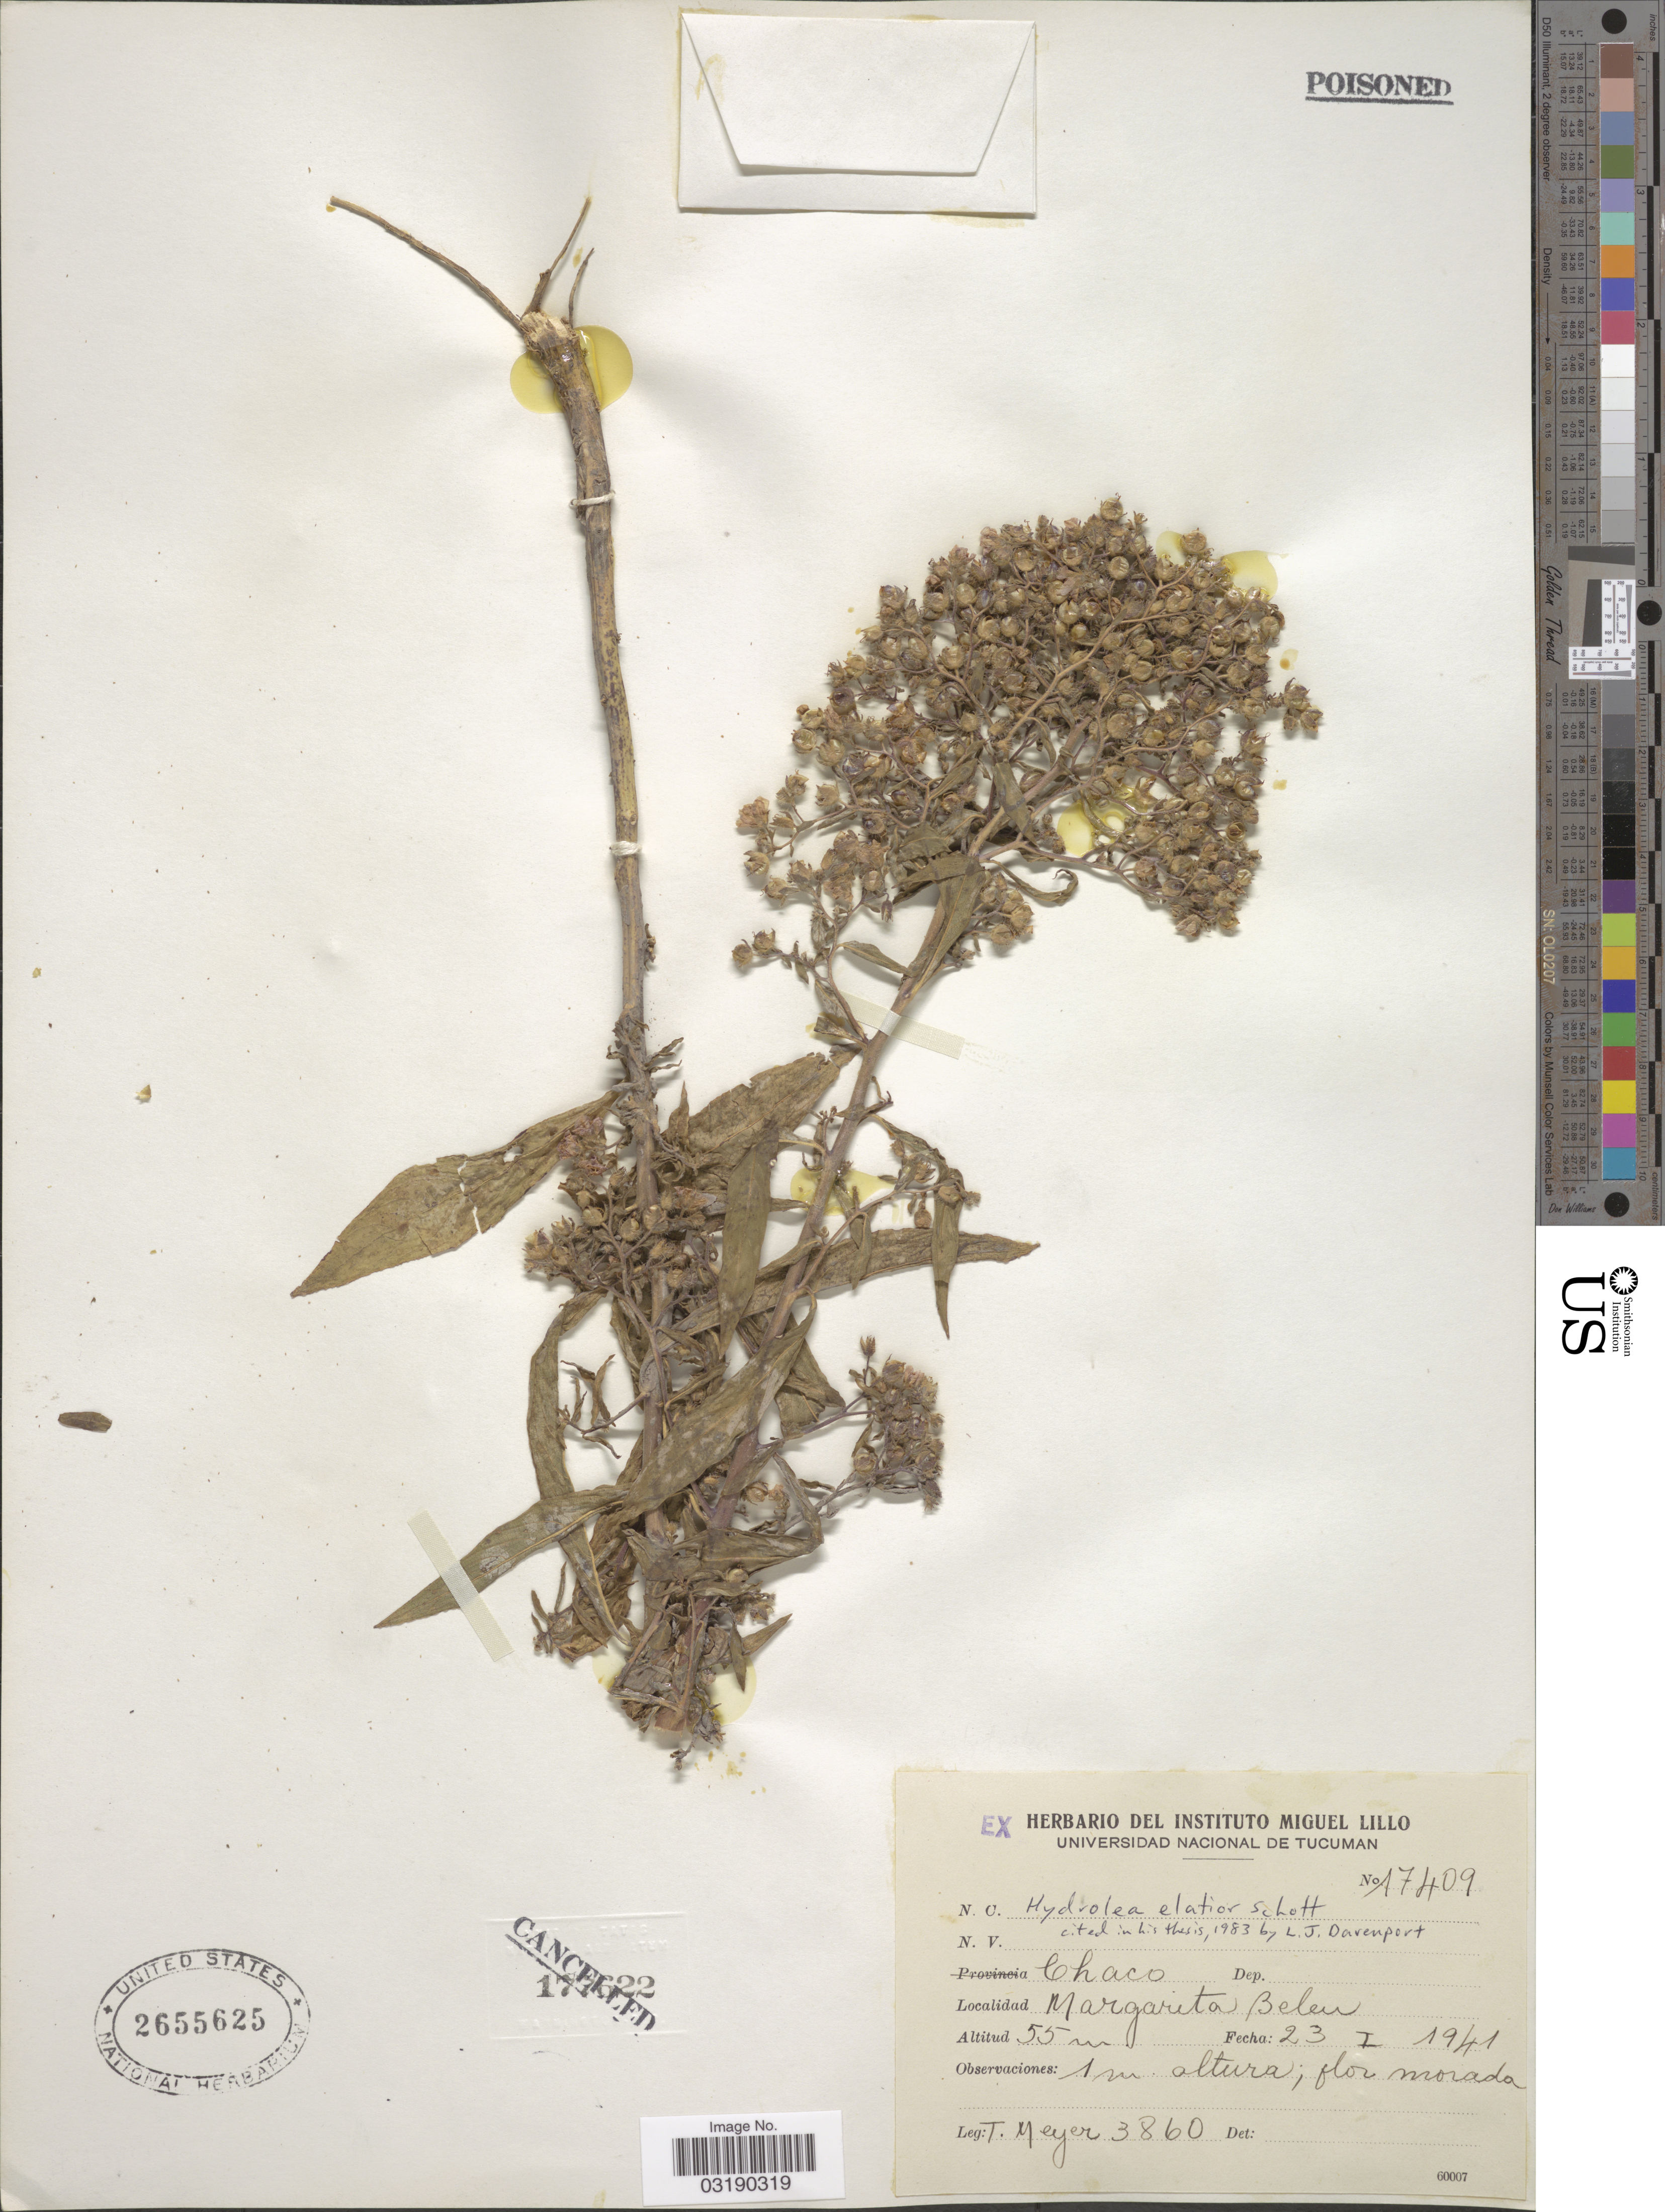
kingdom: Plantae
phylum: Tracheophyta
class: Magnoliopsida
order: Solanales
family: Hydroleaceae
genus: Hydrolea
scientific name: Hydrolea elatior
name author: Schott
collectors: T. Meyer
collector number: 3860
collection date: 1941-01-23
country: Argentina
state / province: Chaco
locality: Margarita Belen.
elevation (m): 55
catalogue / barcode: US 2655625